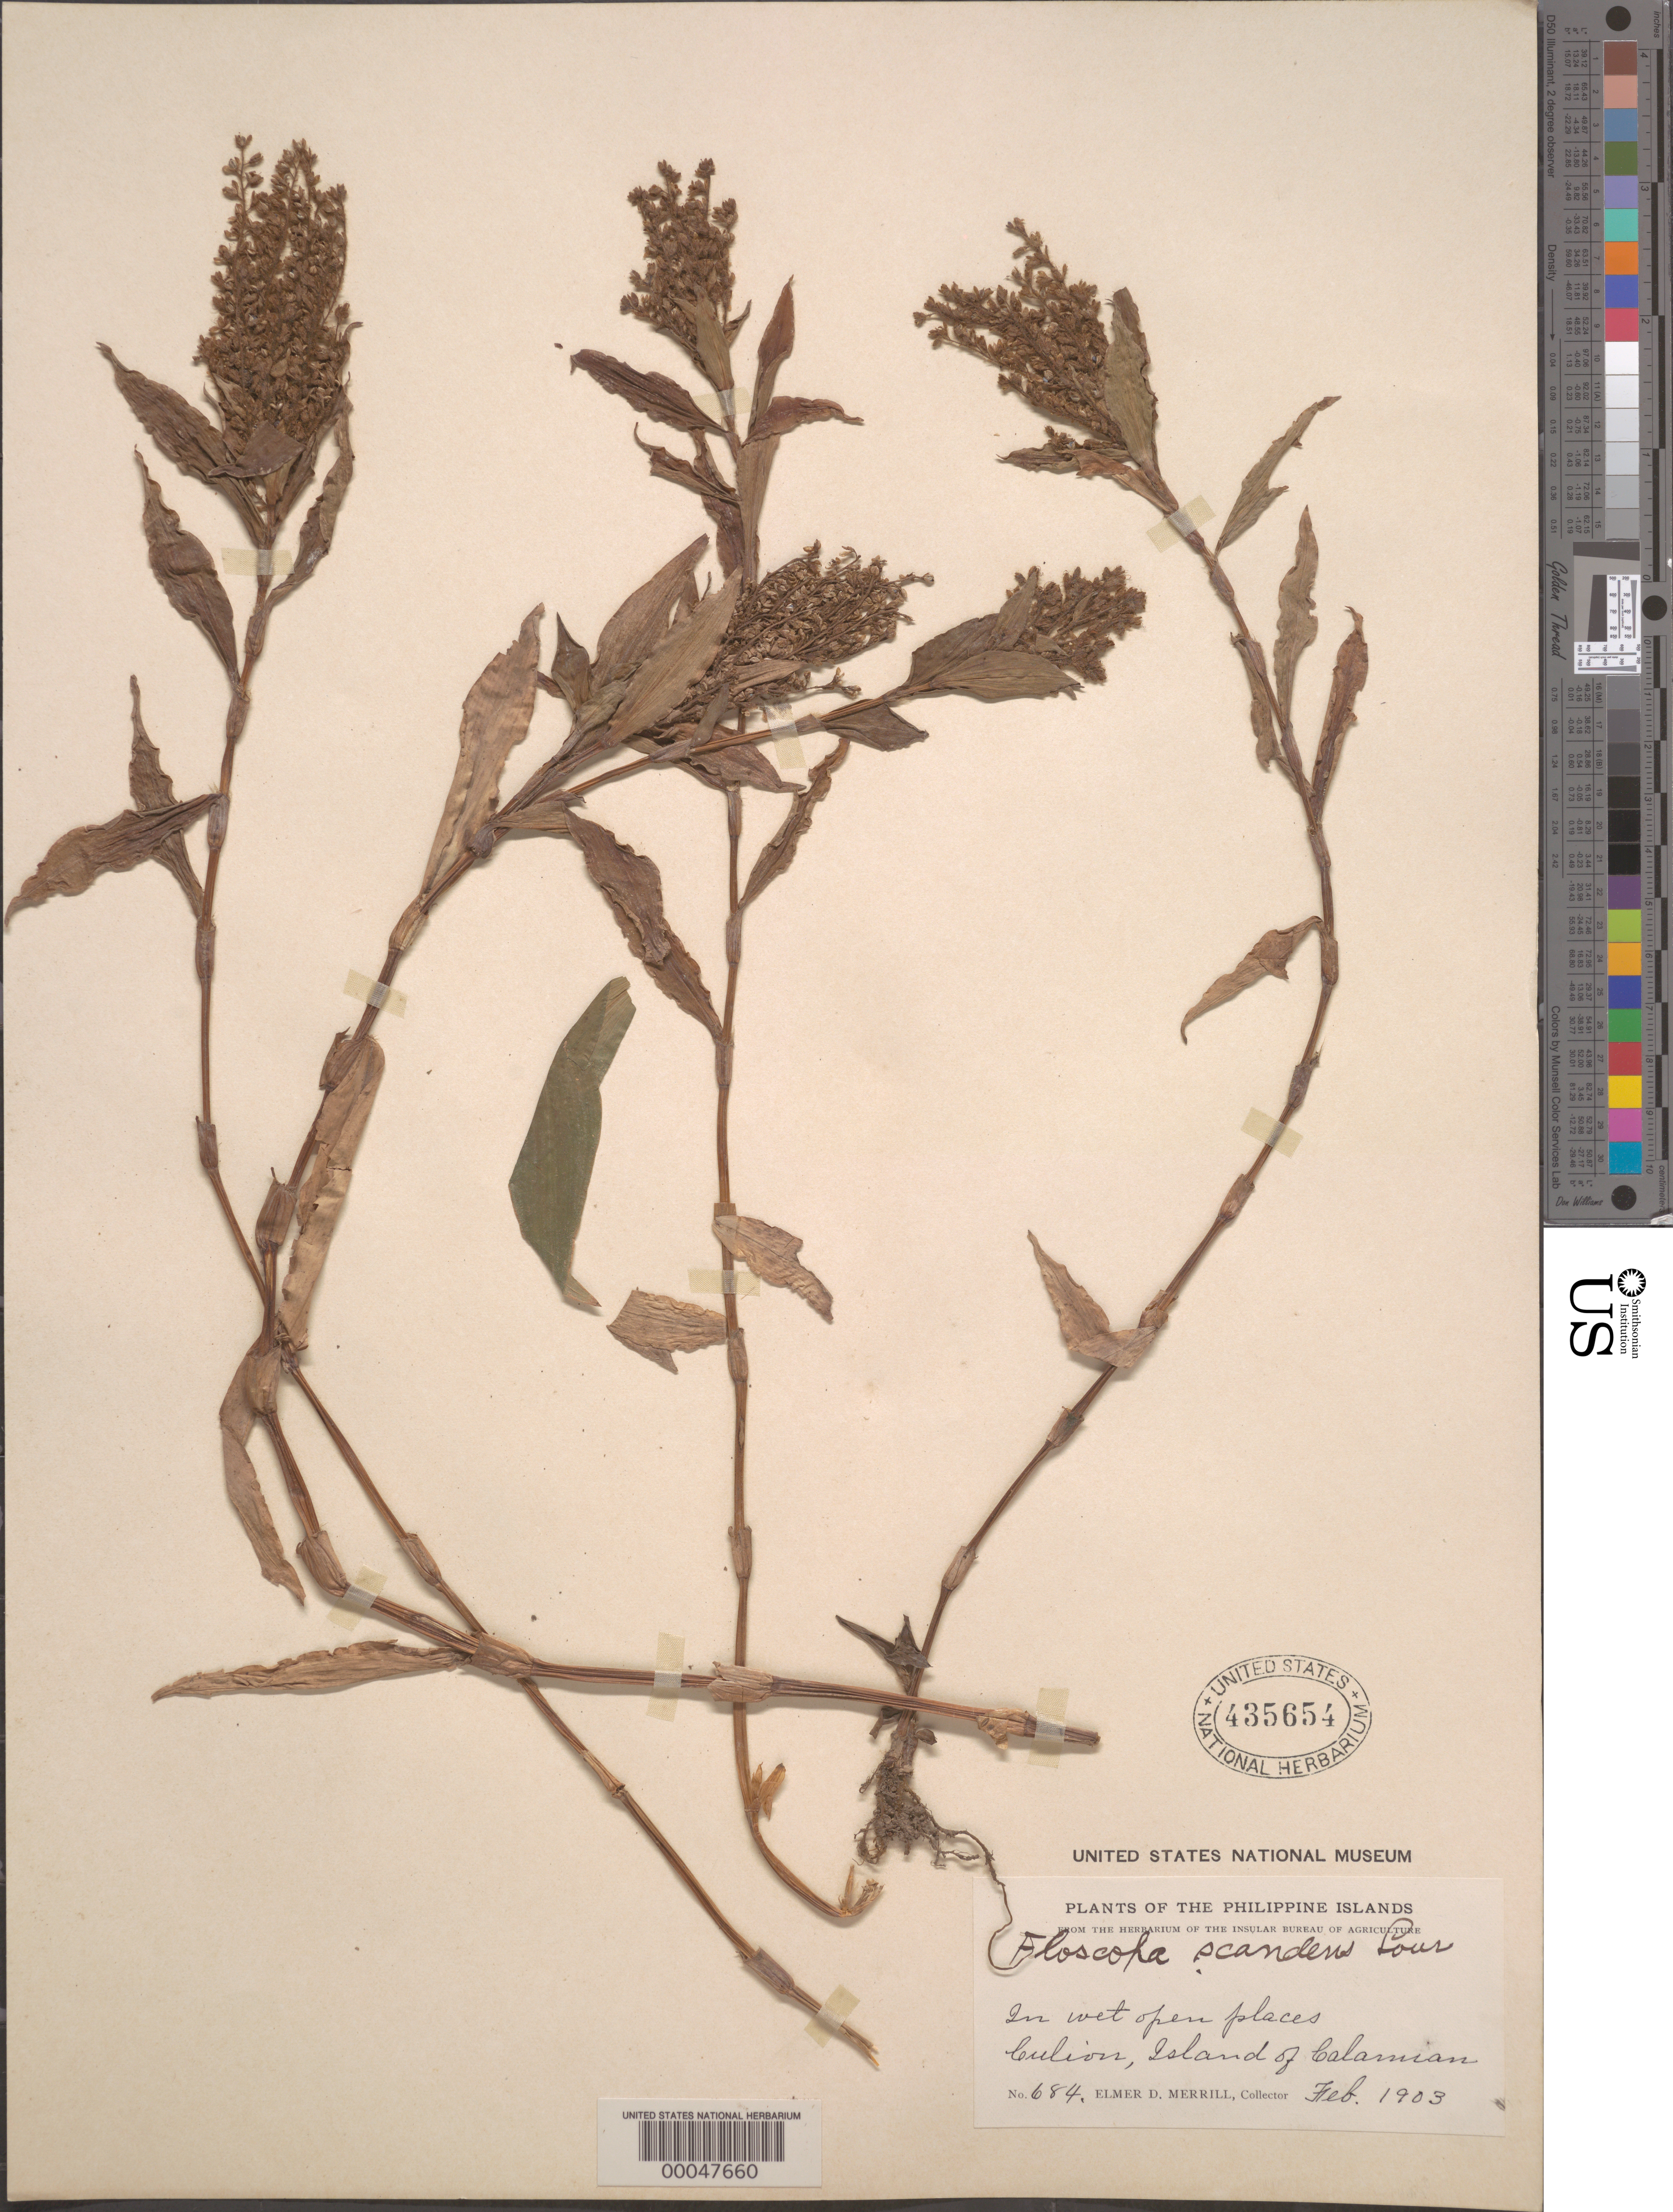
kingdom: Plantae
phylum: Tracheophyta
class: Liliopsida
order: Commelinales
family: Commelinaceae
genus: Floscopa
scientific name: Floscopa scandens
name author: Lour.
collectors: E. D. Merrill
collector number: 684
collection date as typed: Feb 1903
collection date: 1903-02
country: Philippines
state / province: Mimaropa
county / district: Palawan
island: Palawan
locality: Calamian; culion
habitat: Wet, open places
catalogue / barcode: US 435654